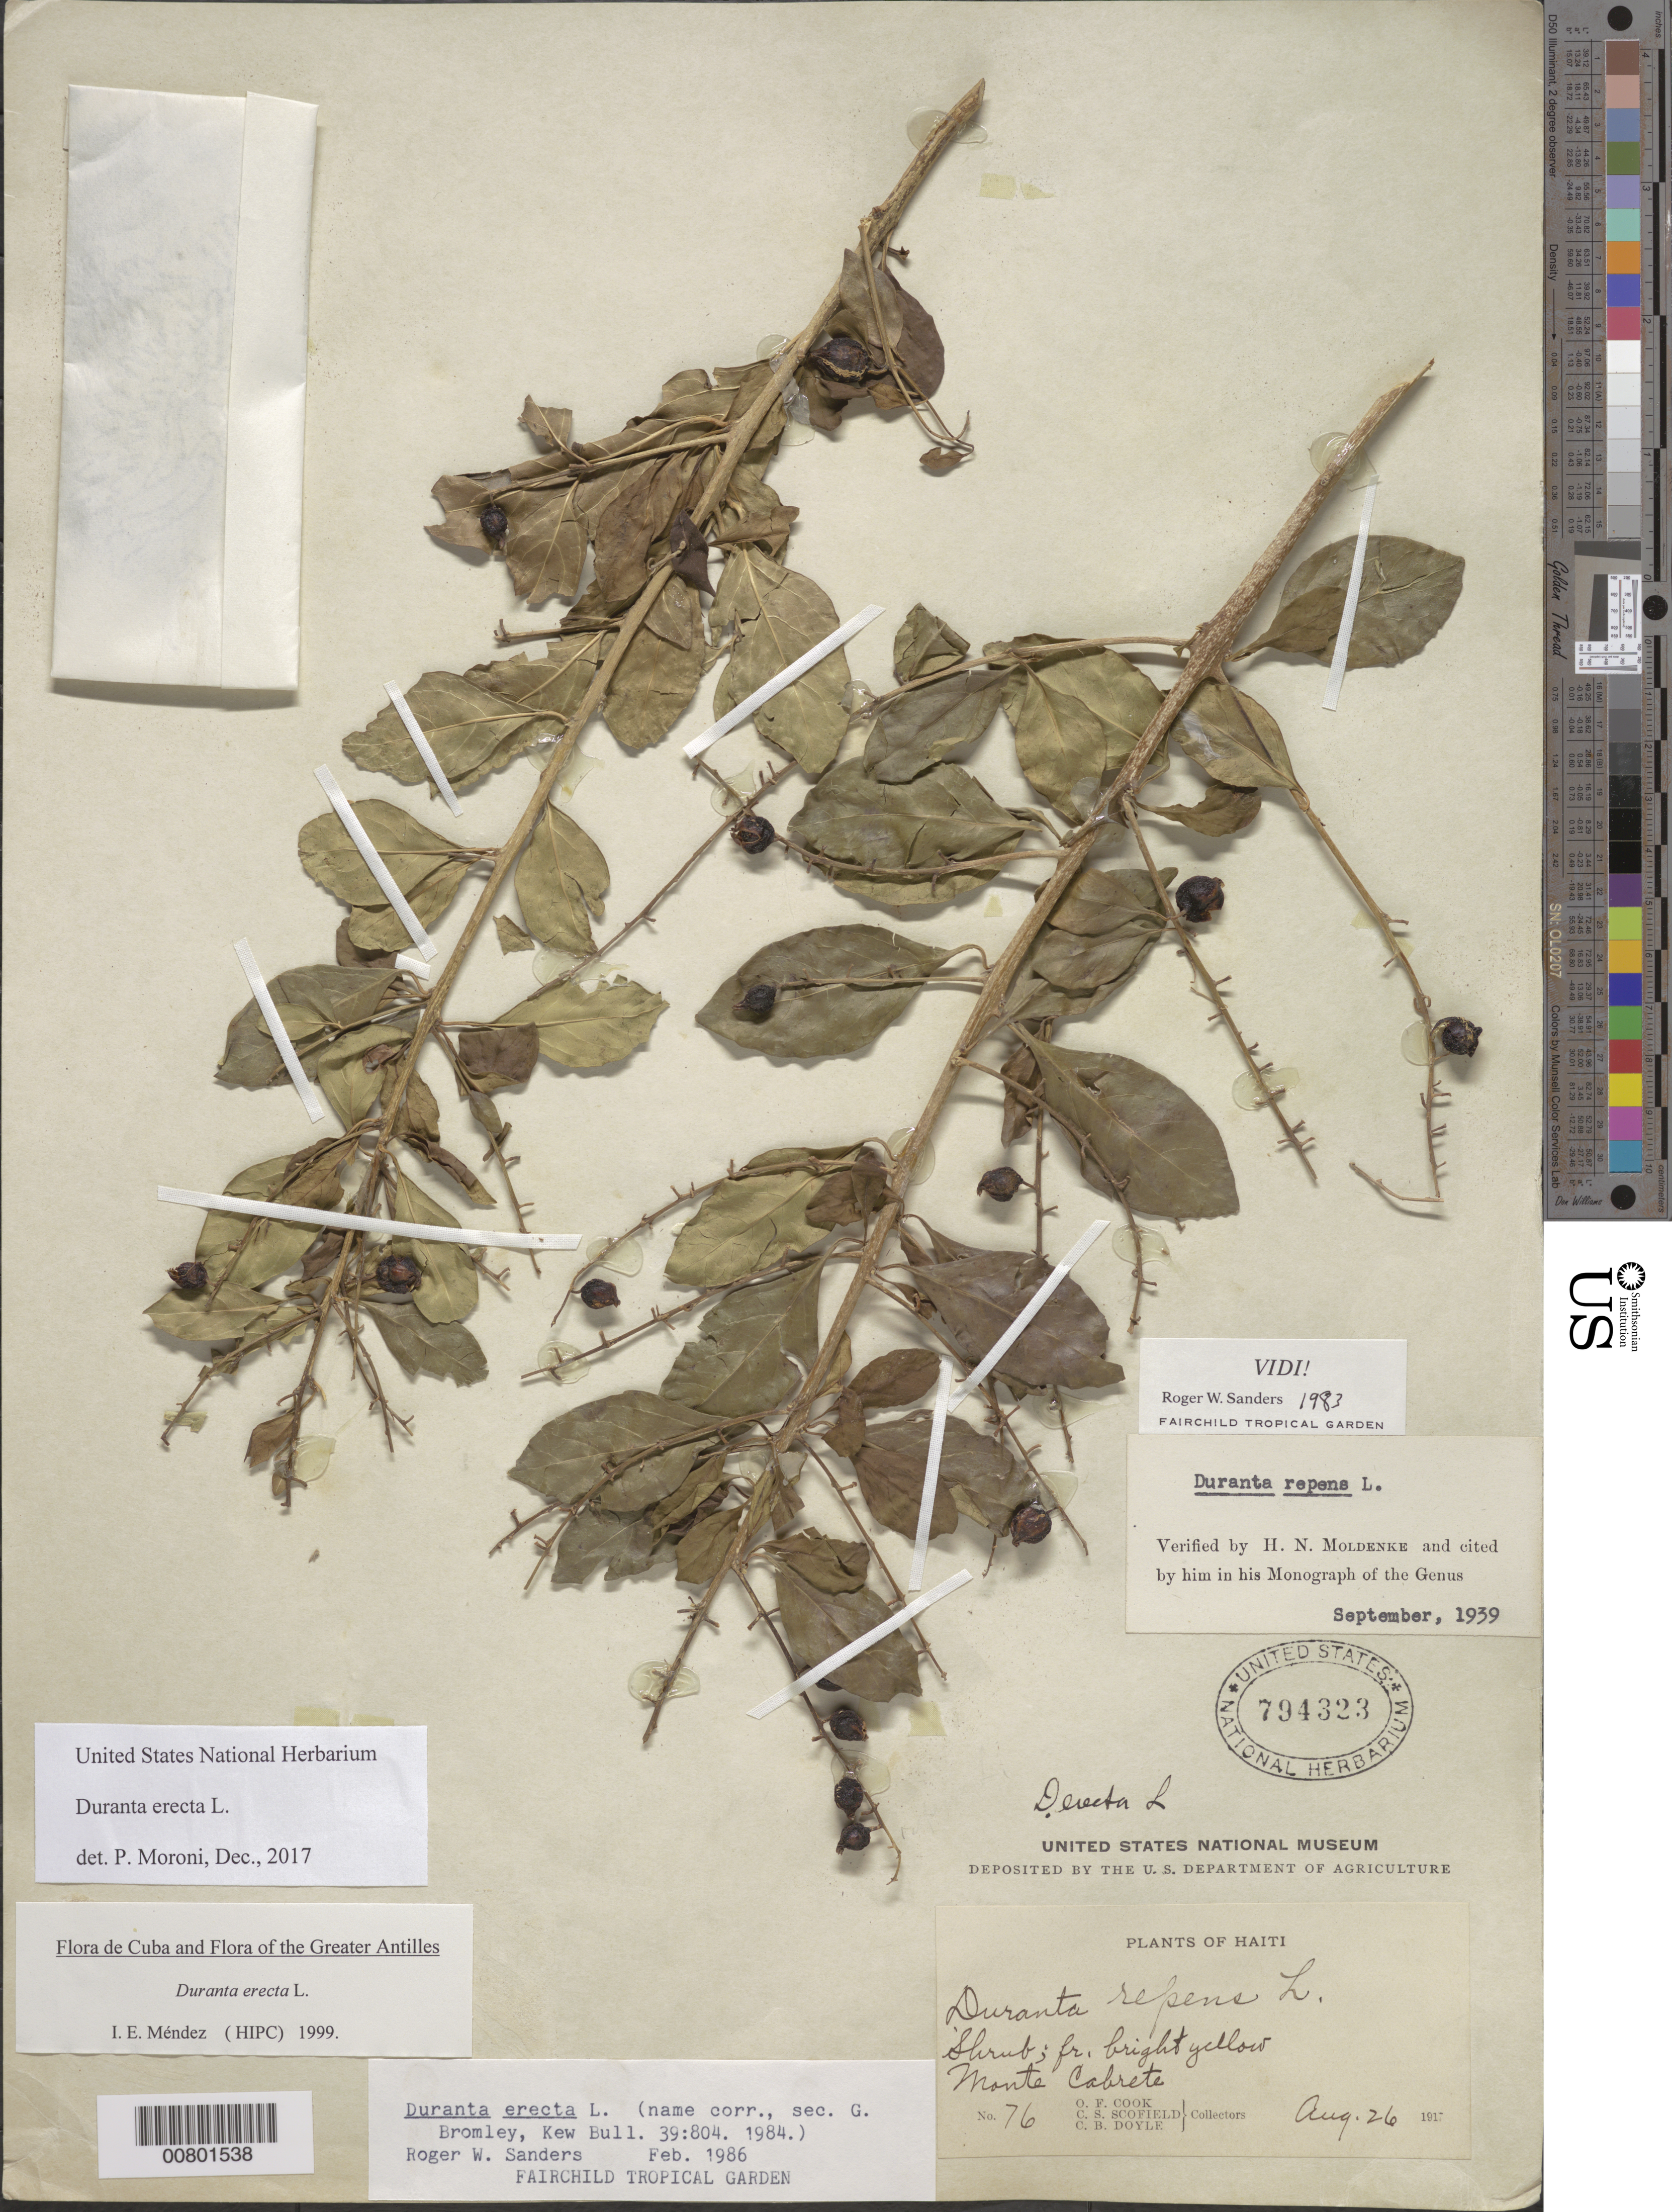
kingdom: Plantae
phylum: Tracheophyta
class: Magnoliopsida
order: Lamiales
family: Verbenaceae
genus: Duranta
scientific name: Duranta erecta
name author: L.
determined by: Méndez, Isidro E., (HIPC)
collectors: O. F. Cook, C. Scofield & C. Doyle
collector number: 76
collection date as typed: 26 Aug 1917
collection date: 1917-08-26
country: Haiti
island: Hispaniola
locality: Monte Cabreta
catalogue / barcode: US 794323